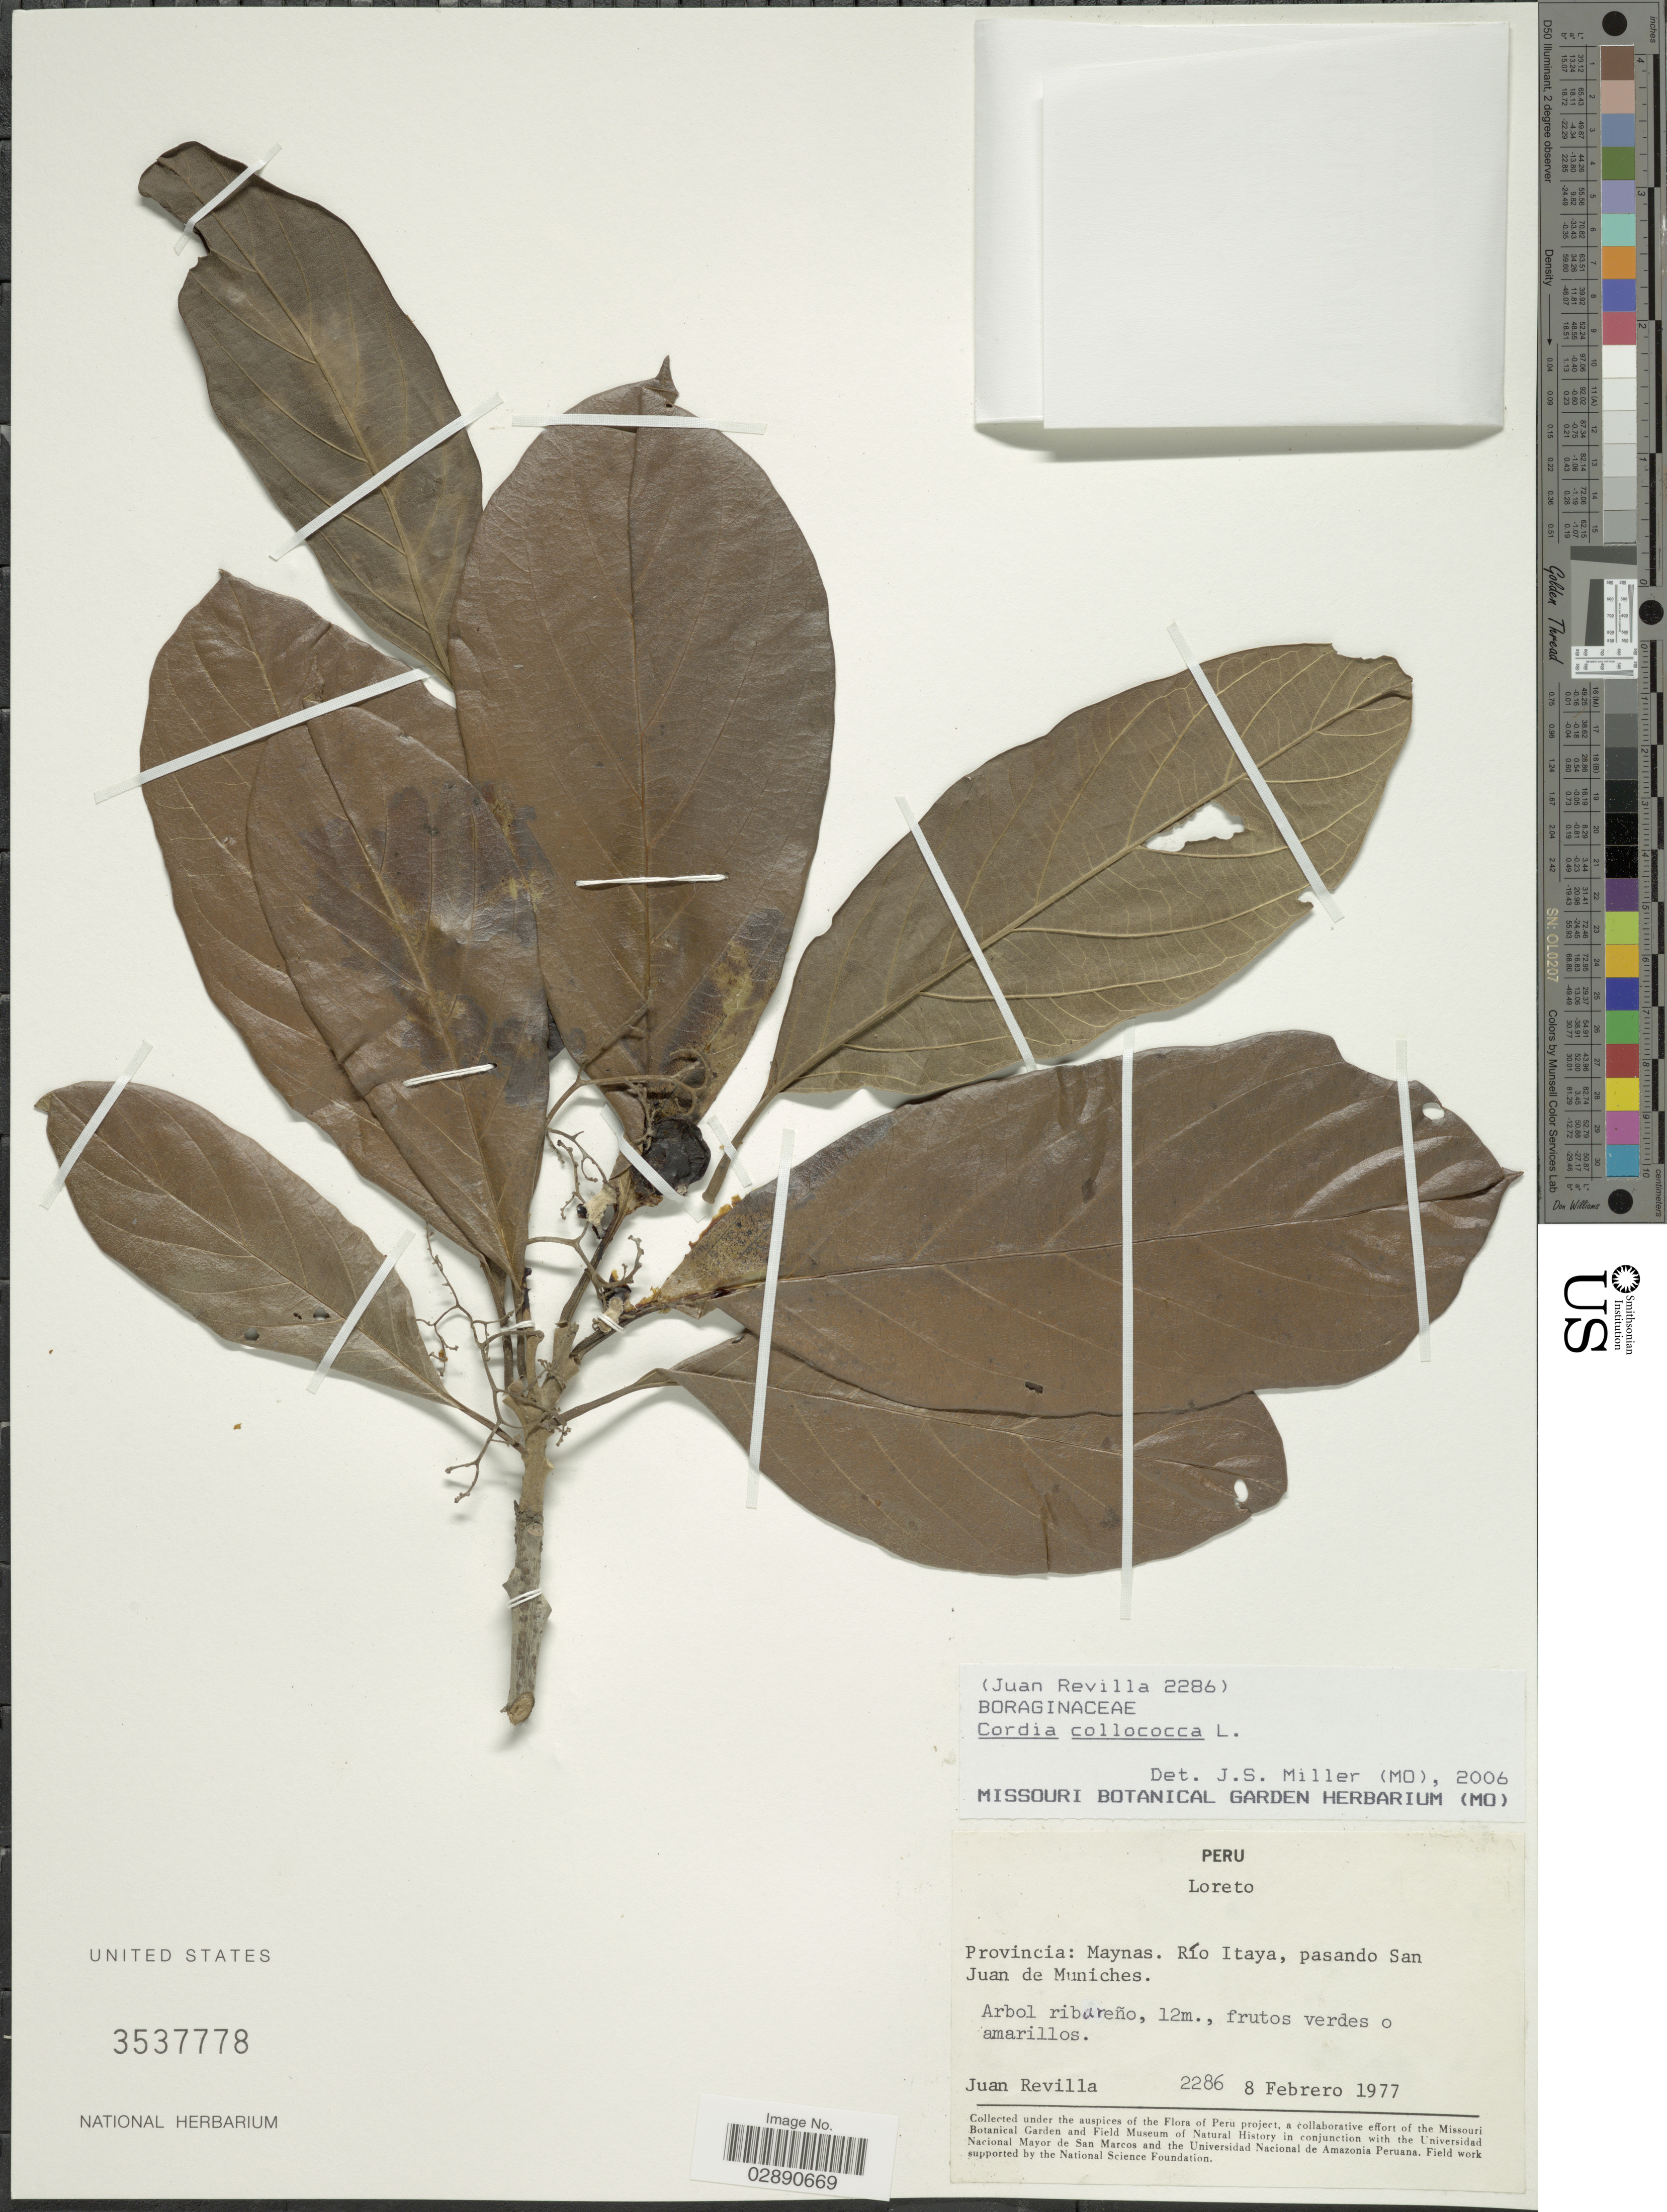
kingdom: Plantae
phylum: Tracheophyta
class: Magnoliopsida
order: Boraginales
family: Cordiaceae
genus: Cordia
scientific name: Cordia collococca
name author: L.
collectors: J. Revilla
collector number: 2286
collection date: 1977-02-08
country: Peru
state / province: Loreto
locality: Provincia: Maynas. Río Itaya, pasando San Juan de Muniches.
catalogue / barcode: US 3537778